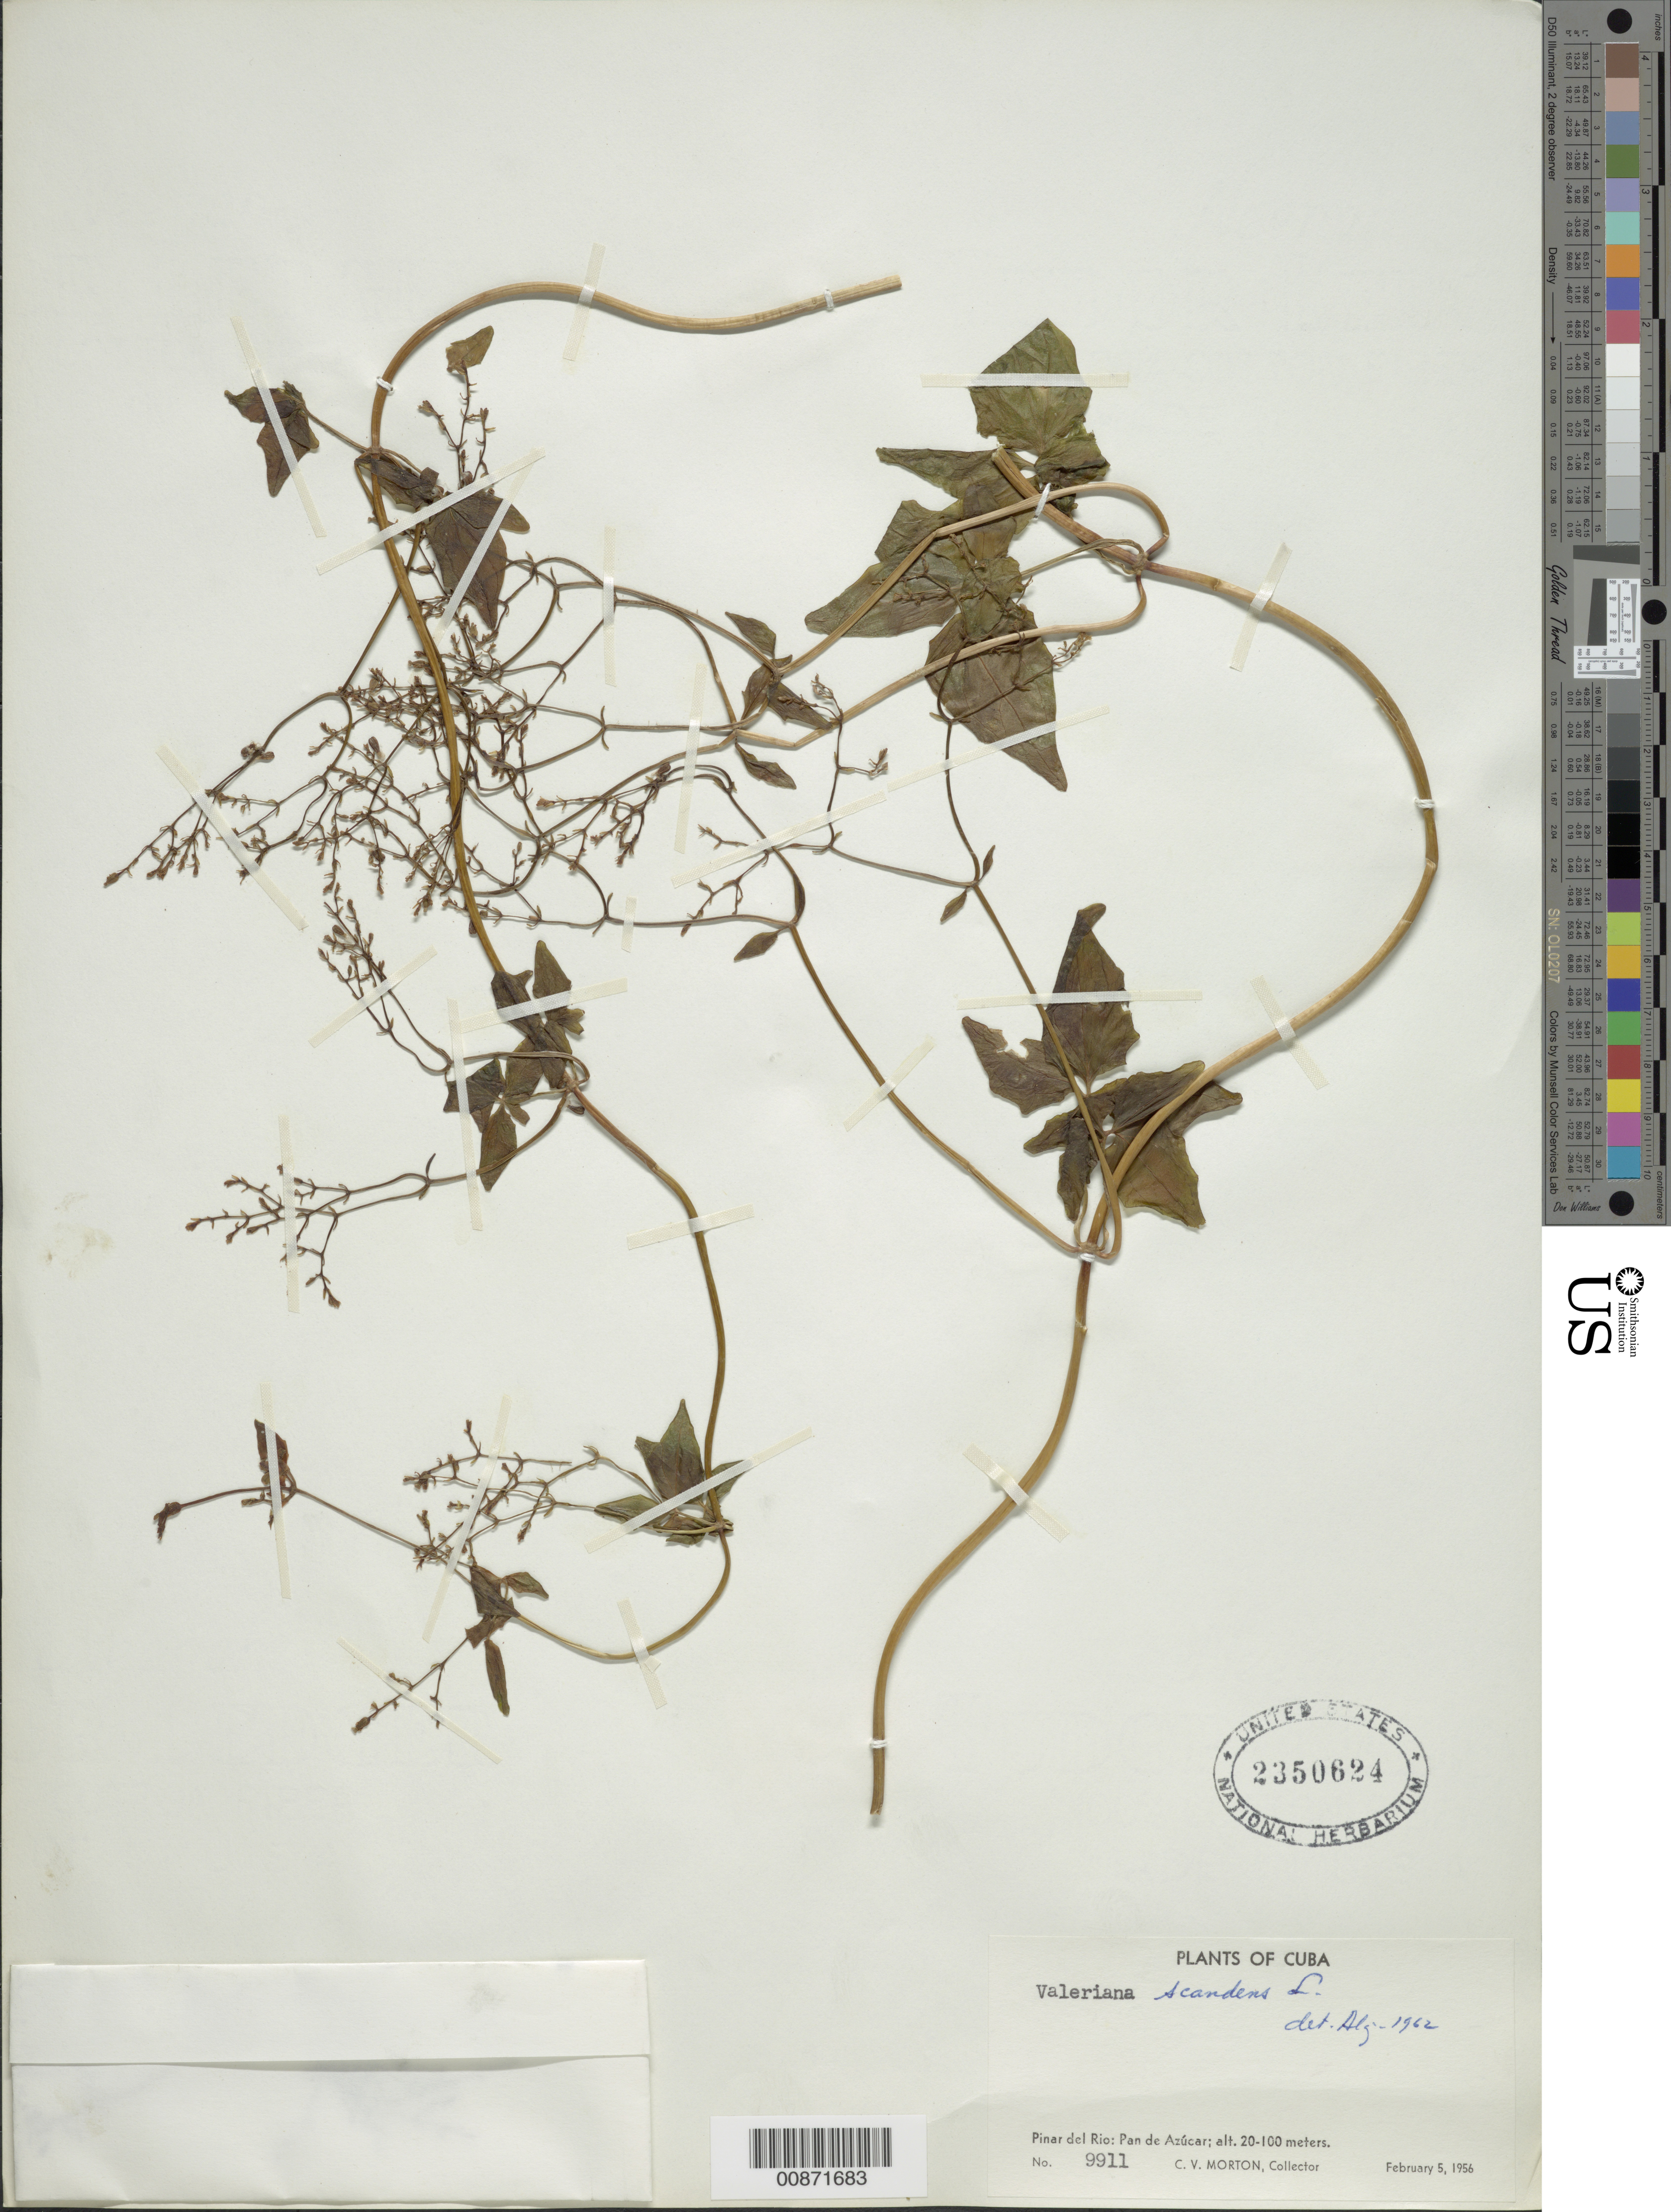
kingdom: Plantae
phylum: Tracheophyta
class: Magnoliopsida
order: Dipsacales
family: Caprifoliaceae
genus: Valeriana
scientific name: Valeriana scandens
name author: L.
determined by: Liogier, Alain H.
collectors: C. V. Morton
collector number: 9911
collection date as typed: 05 Feb 1956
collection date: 1956-02-05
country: Cuba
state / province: Pinar del Río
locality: Pan de Azucar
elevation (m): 20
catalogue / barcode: US 2350624